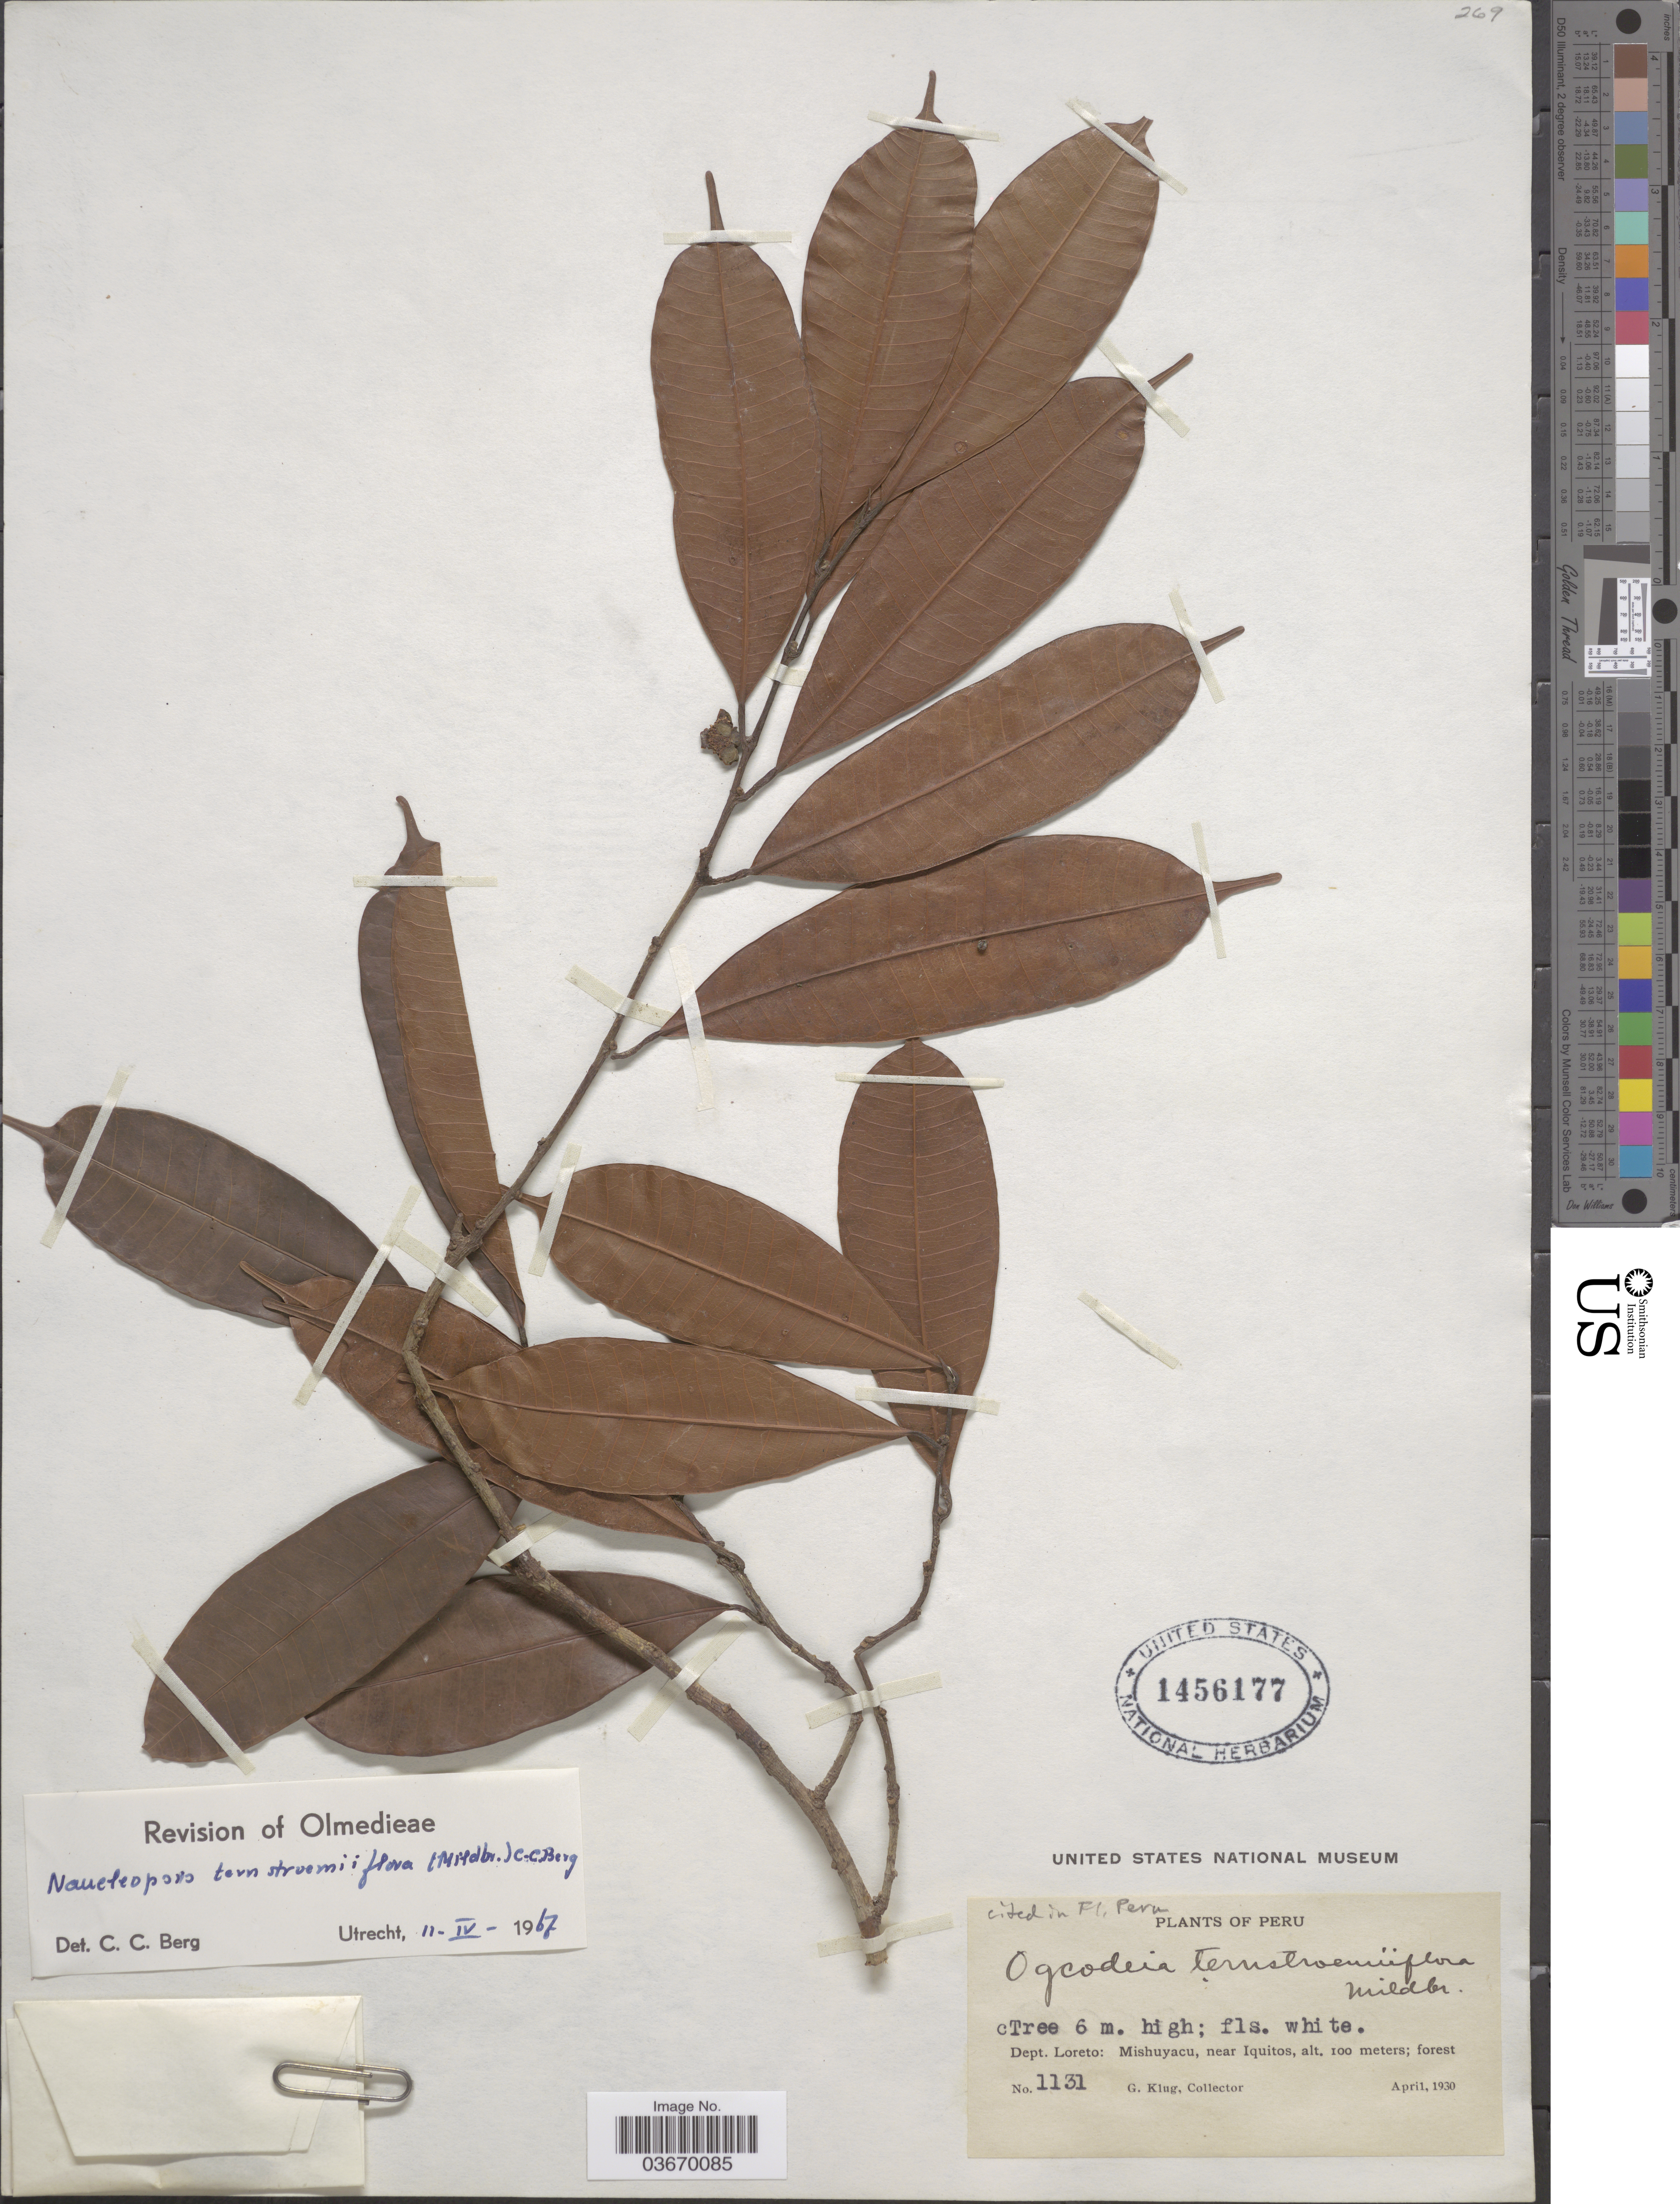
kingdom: Plantae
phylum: Tracheophyta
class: Magnoliopsida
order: Rosales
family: Moraceae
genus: Naucleopsis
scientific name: Naucleopsis ternstroemiiflora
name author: (Mildbr.) C.C. Berg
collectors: G. Klug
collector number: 1131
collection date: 1930-04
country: Peru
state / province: Loreto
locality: Dept. Loreto: Mishuyacu, near Iquitos.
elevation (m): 100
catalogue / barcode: US 1456177